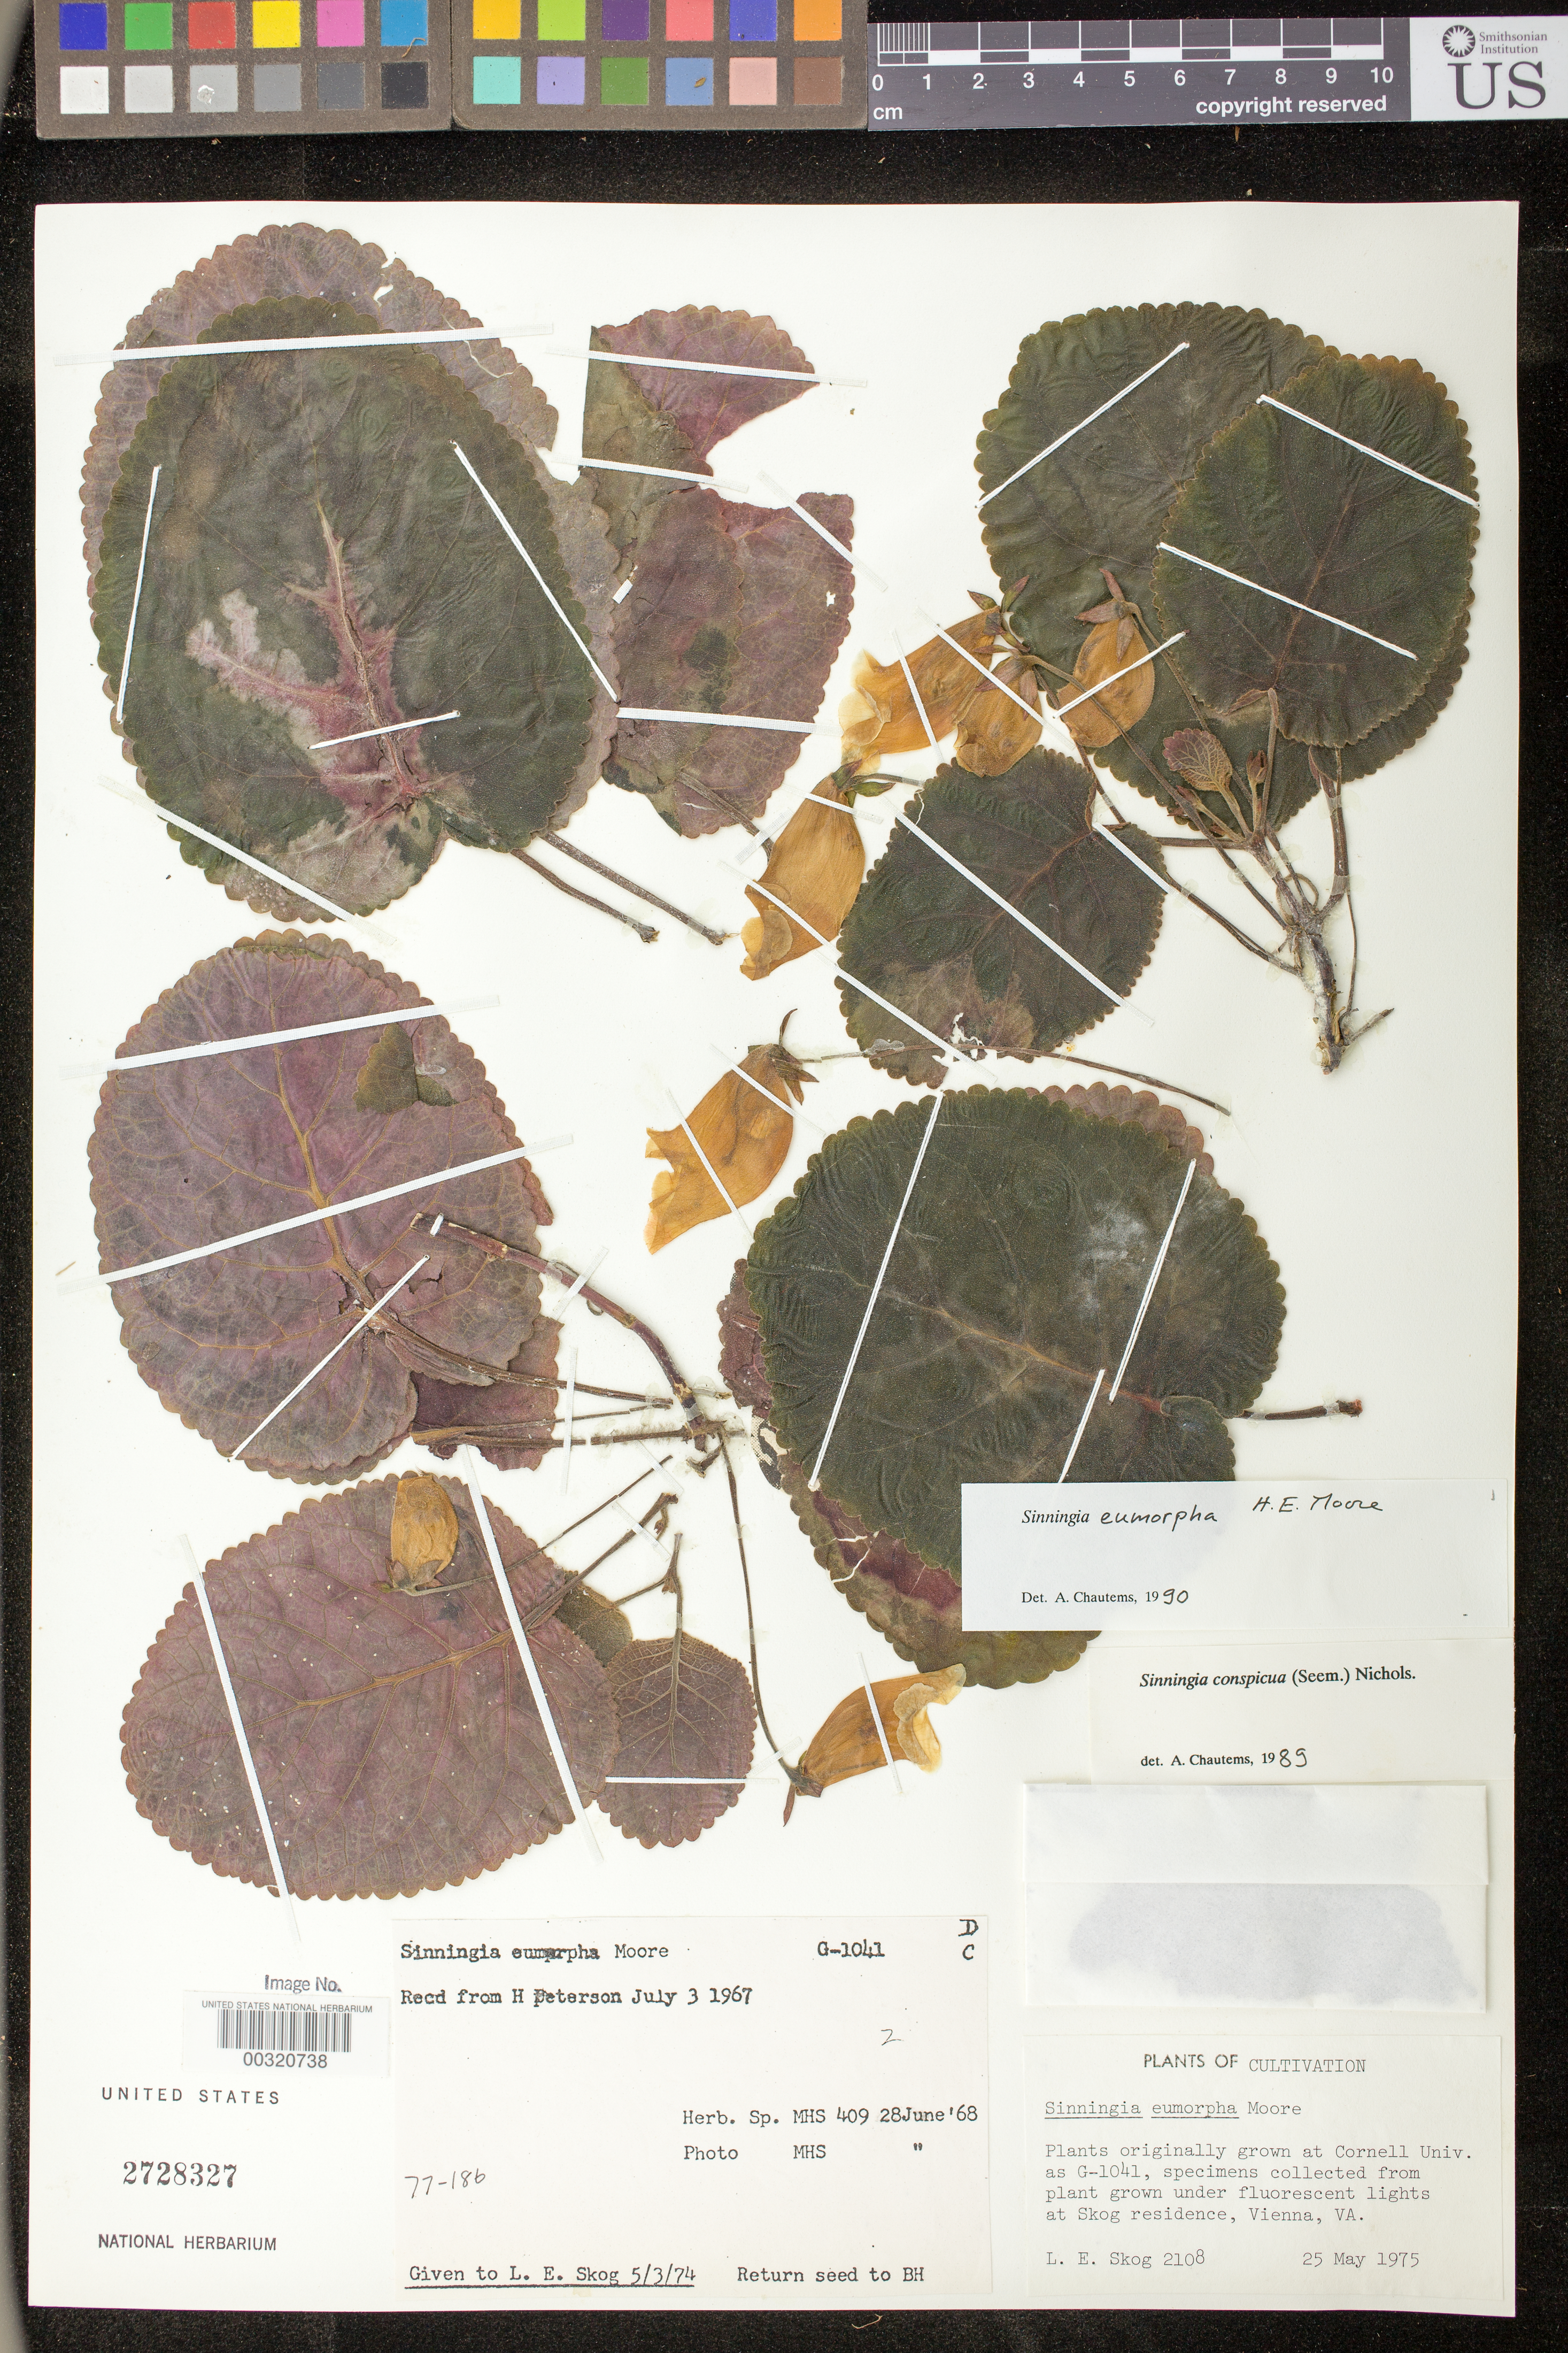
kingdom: Plantae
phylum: Tracheophyta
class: Magnoliopsida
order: Lamiales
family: Gesneriaceae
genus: Sinningia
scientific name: Sinningia eumorpha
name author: H.E. Moore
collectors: L. E. Skog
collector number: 2108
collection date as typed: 25 May 1975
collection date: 1975-05-25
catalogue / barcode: US 2728327